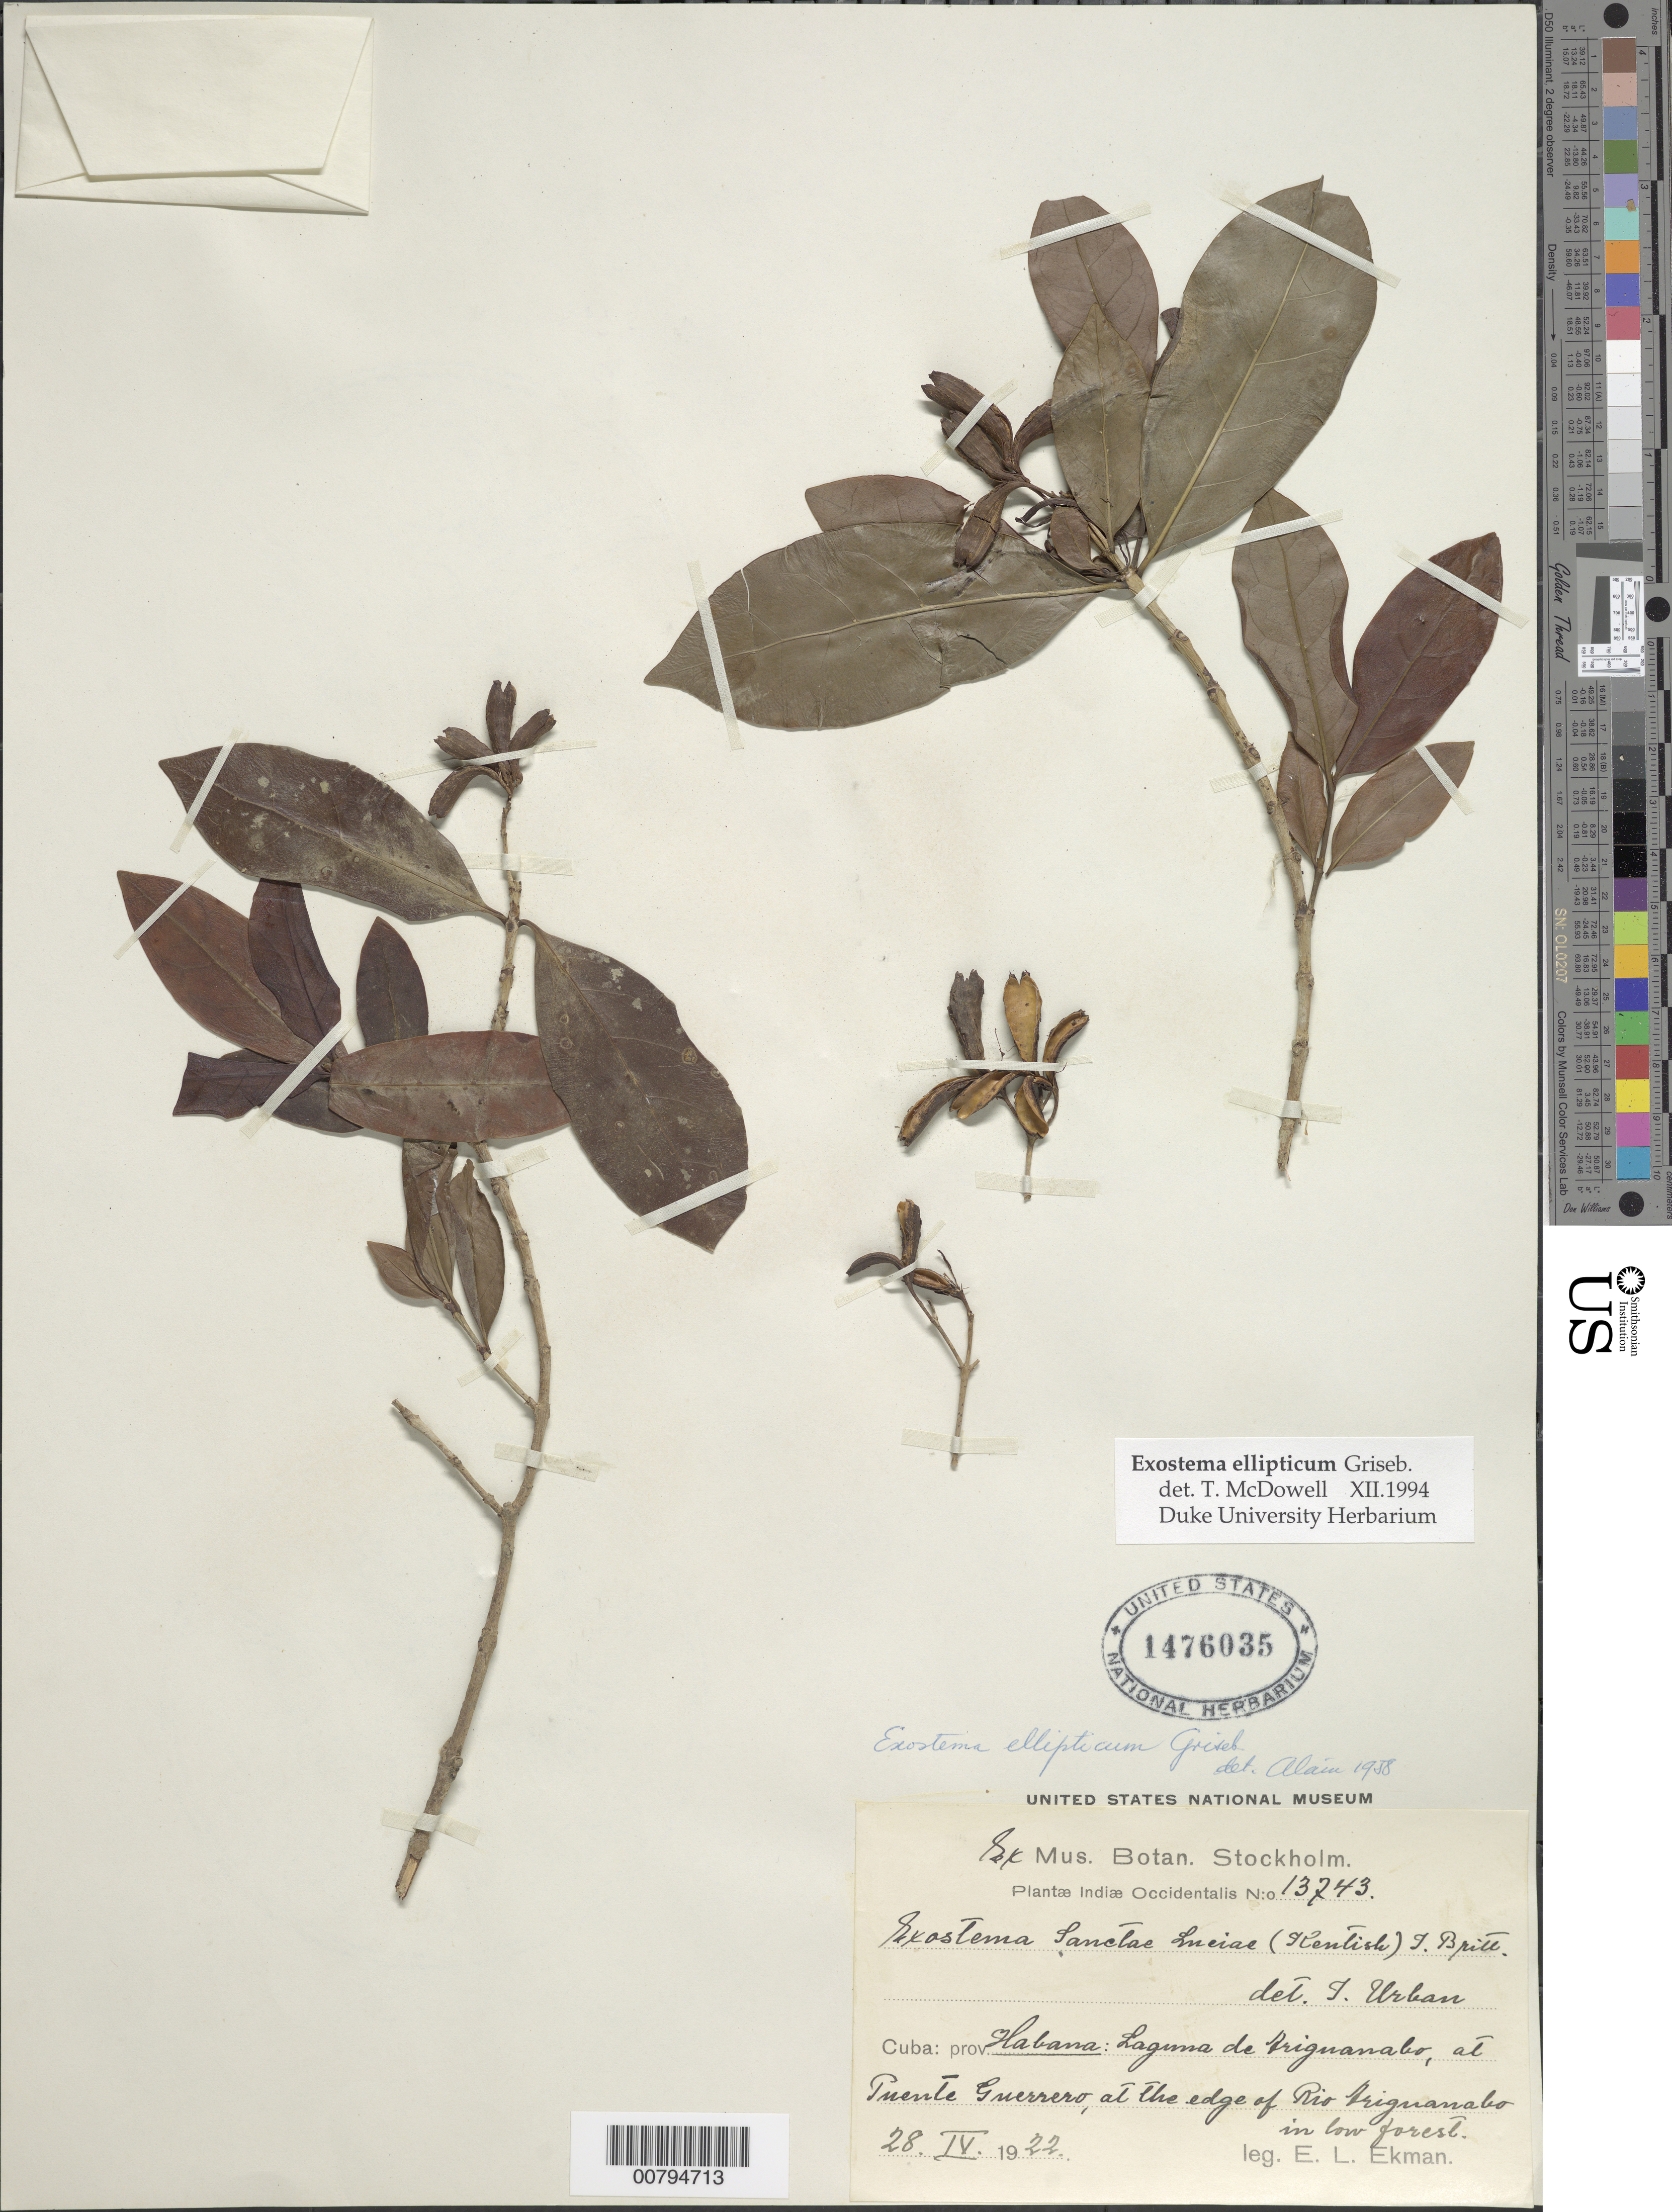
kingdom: Plantae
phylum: Tracheophyta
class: Magnoliopsida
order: Gentianales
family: Rubiaceae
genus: Exostema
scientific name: Exostema ellipticum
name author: Griseb.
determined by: McDowell, T.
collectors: E. L. Ekman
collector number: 13743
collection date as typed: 28 Apr 1922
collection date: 1922-04-28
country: Cuba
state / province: La Habana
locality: Laguna de Briguanabo, at Puente Guerrero, at edge of Rio Briguanabo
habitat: Low forest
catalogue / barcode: US 1476035